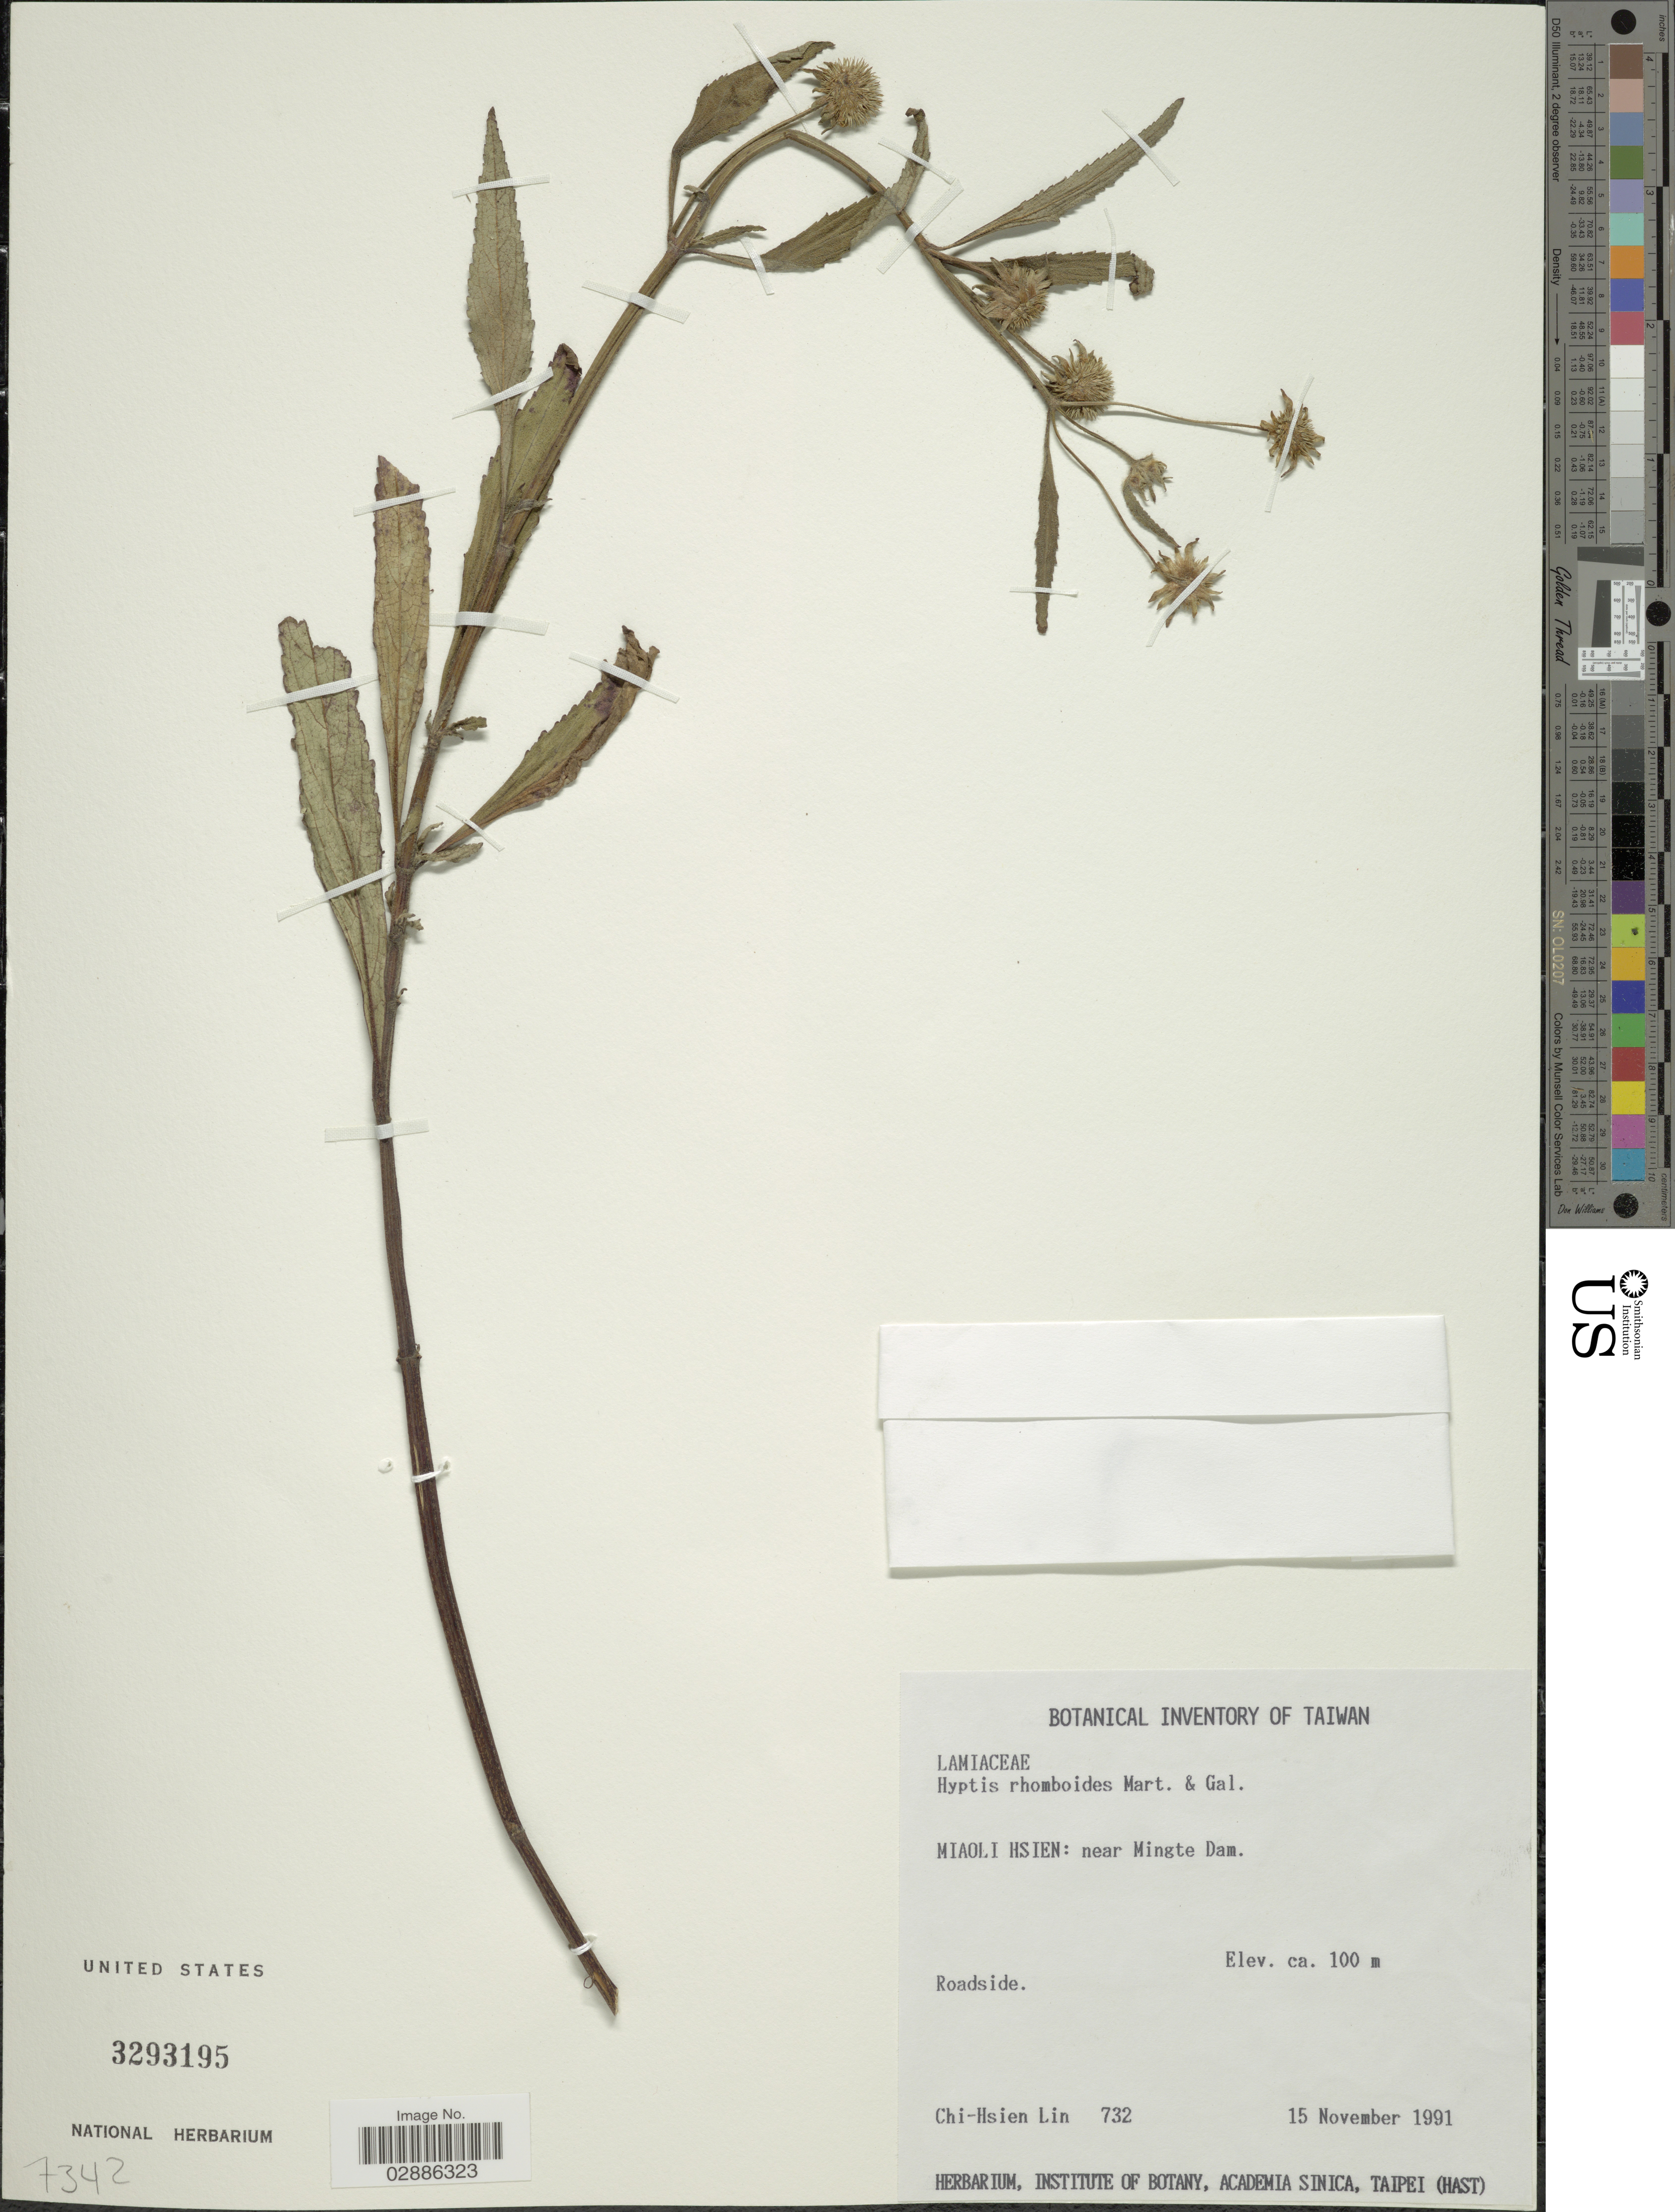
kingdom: Plantae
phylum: Tracheophyta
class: Magnoliopsida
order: Lamiales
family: Lamiaceae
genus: Hyptis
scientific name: Hyptis rhomboidea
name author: M. Martens & Galeotti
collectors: C. Lin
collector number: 732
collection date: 1991-11-15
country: Taiwan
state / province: Miaoli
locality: Miaoli Hsien: near Mingte Dam.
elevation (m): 100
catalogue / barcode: US 3293195